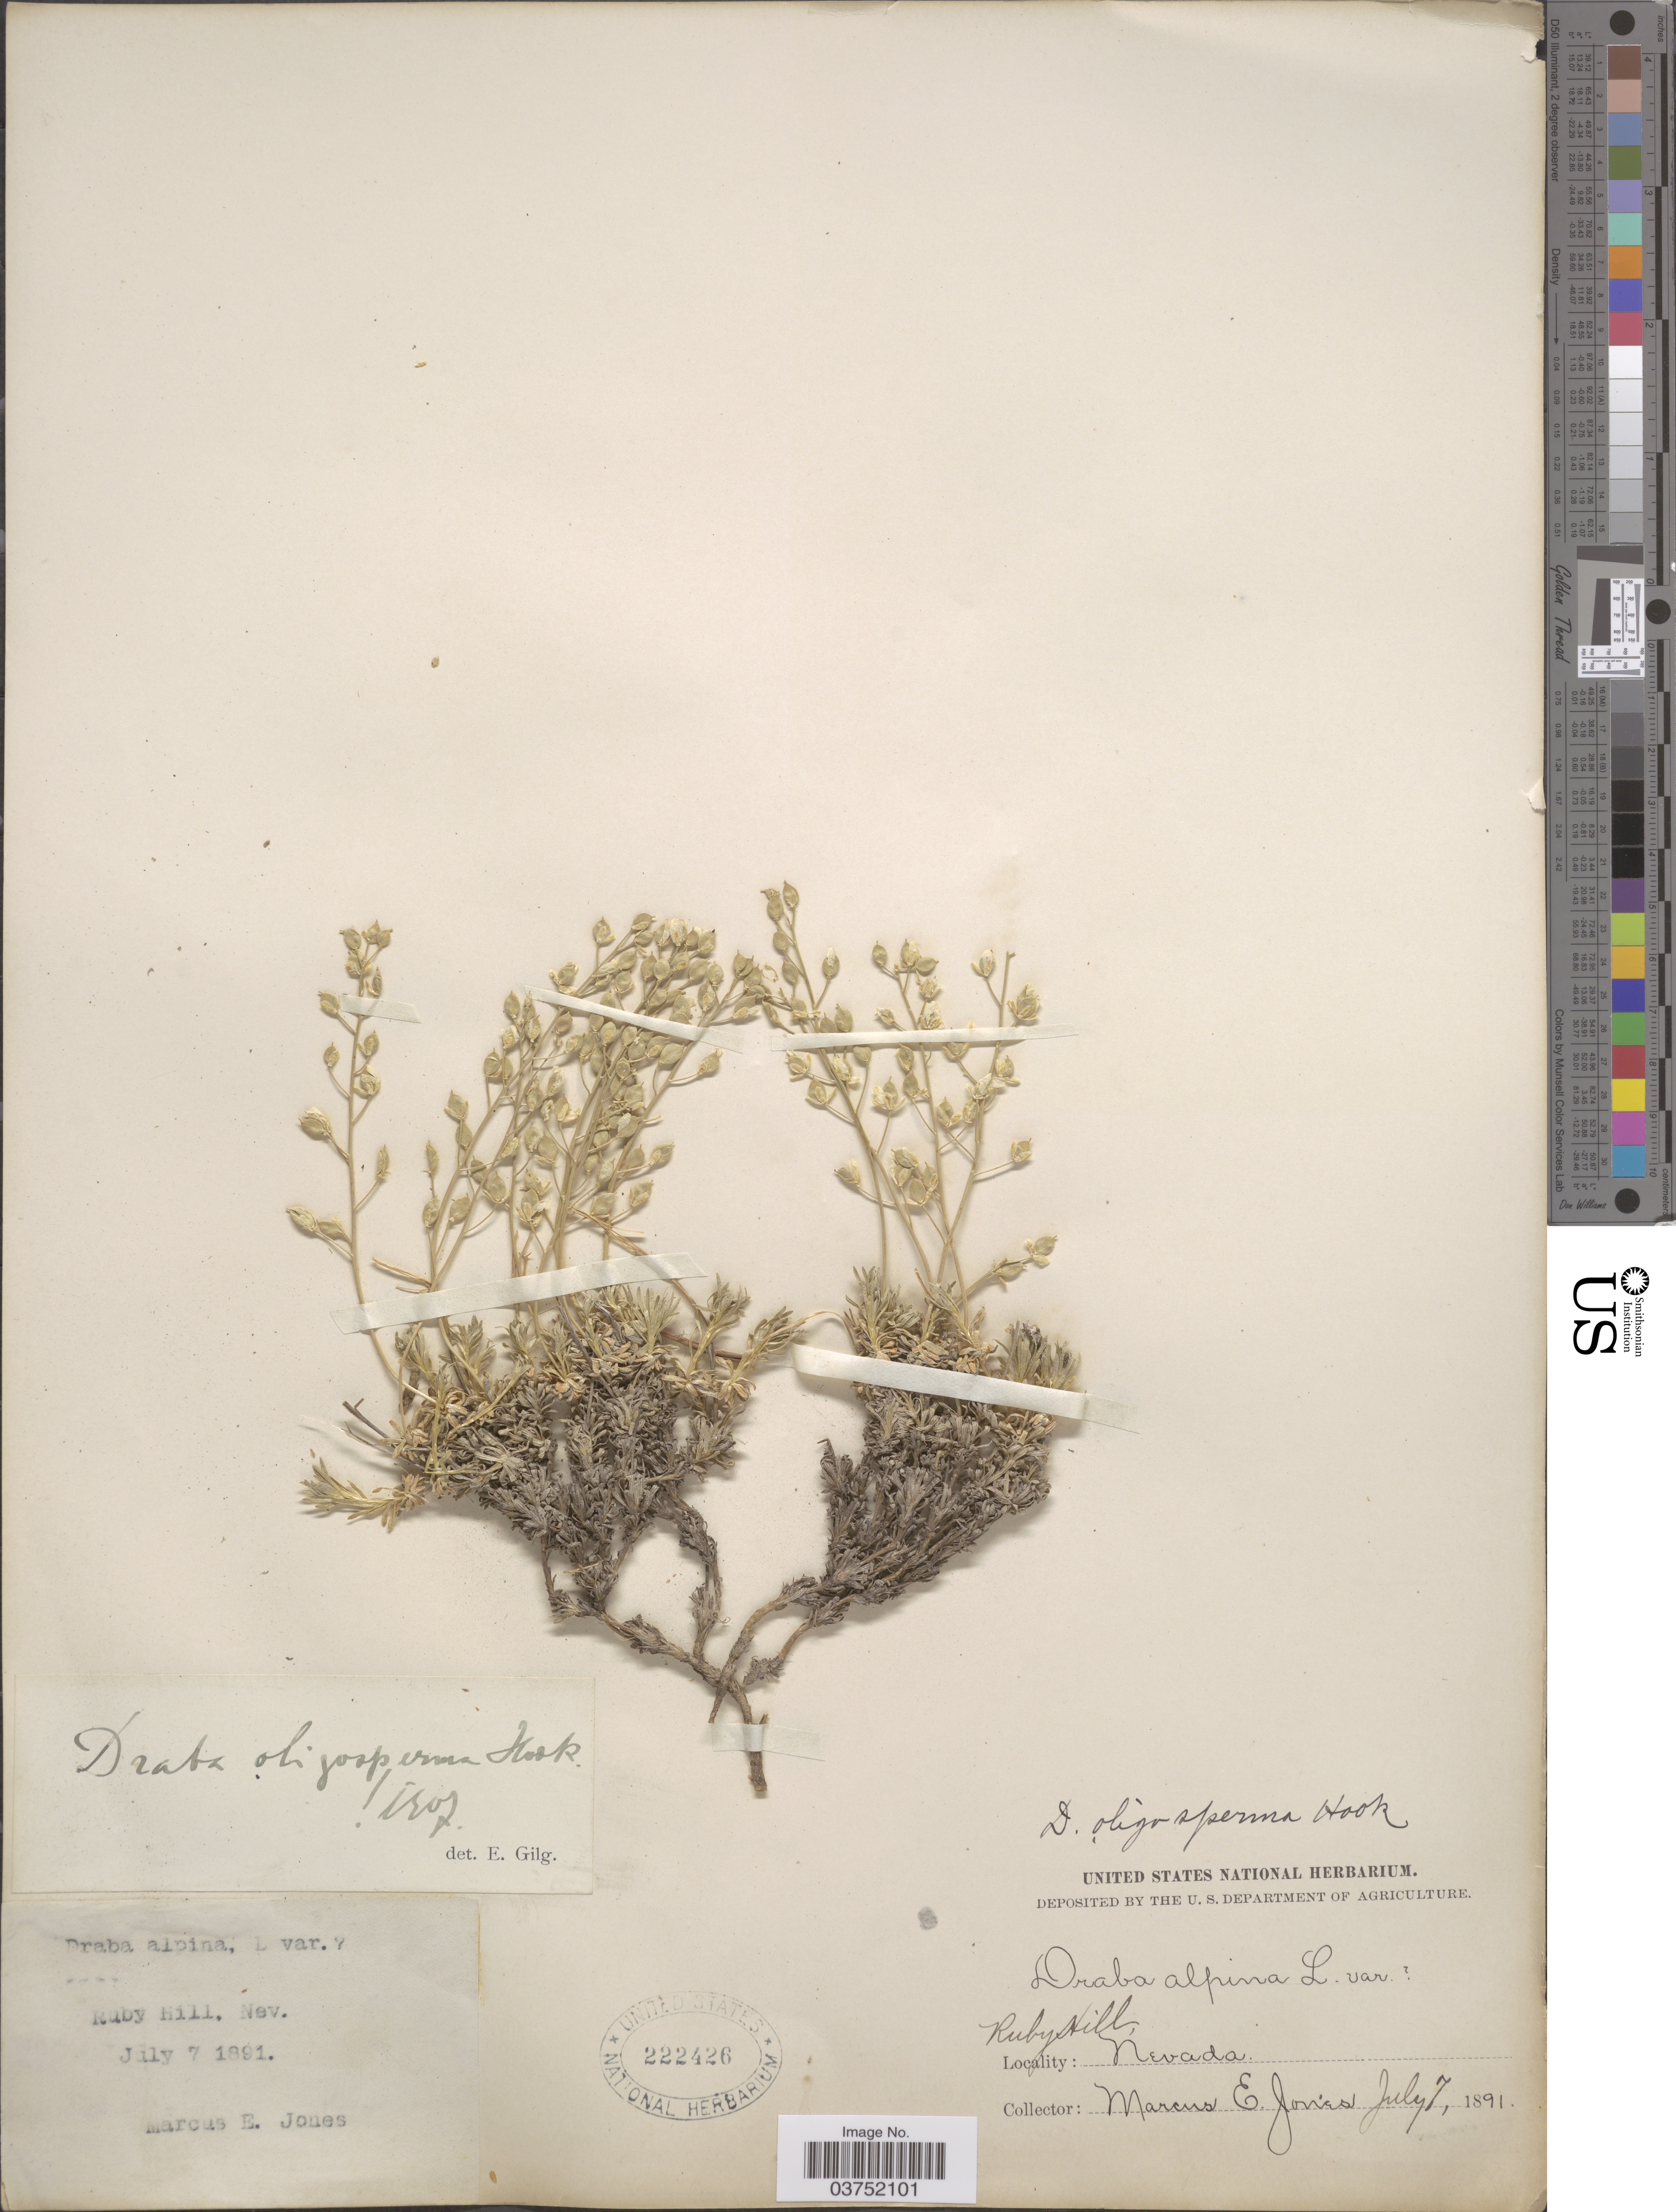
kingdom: Plantae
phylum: Tracheophyta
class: Magnoliopsida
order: Brassicales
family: Brassicaceae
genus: Draba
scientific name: Draba oligosperma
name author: Hook.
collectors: M. E. Jones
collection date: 1891-07-07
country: United States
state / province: Nevada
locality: Ruby Hill.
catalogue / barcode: US 222426